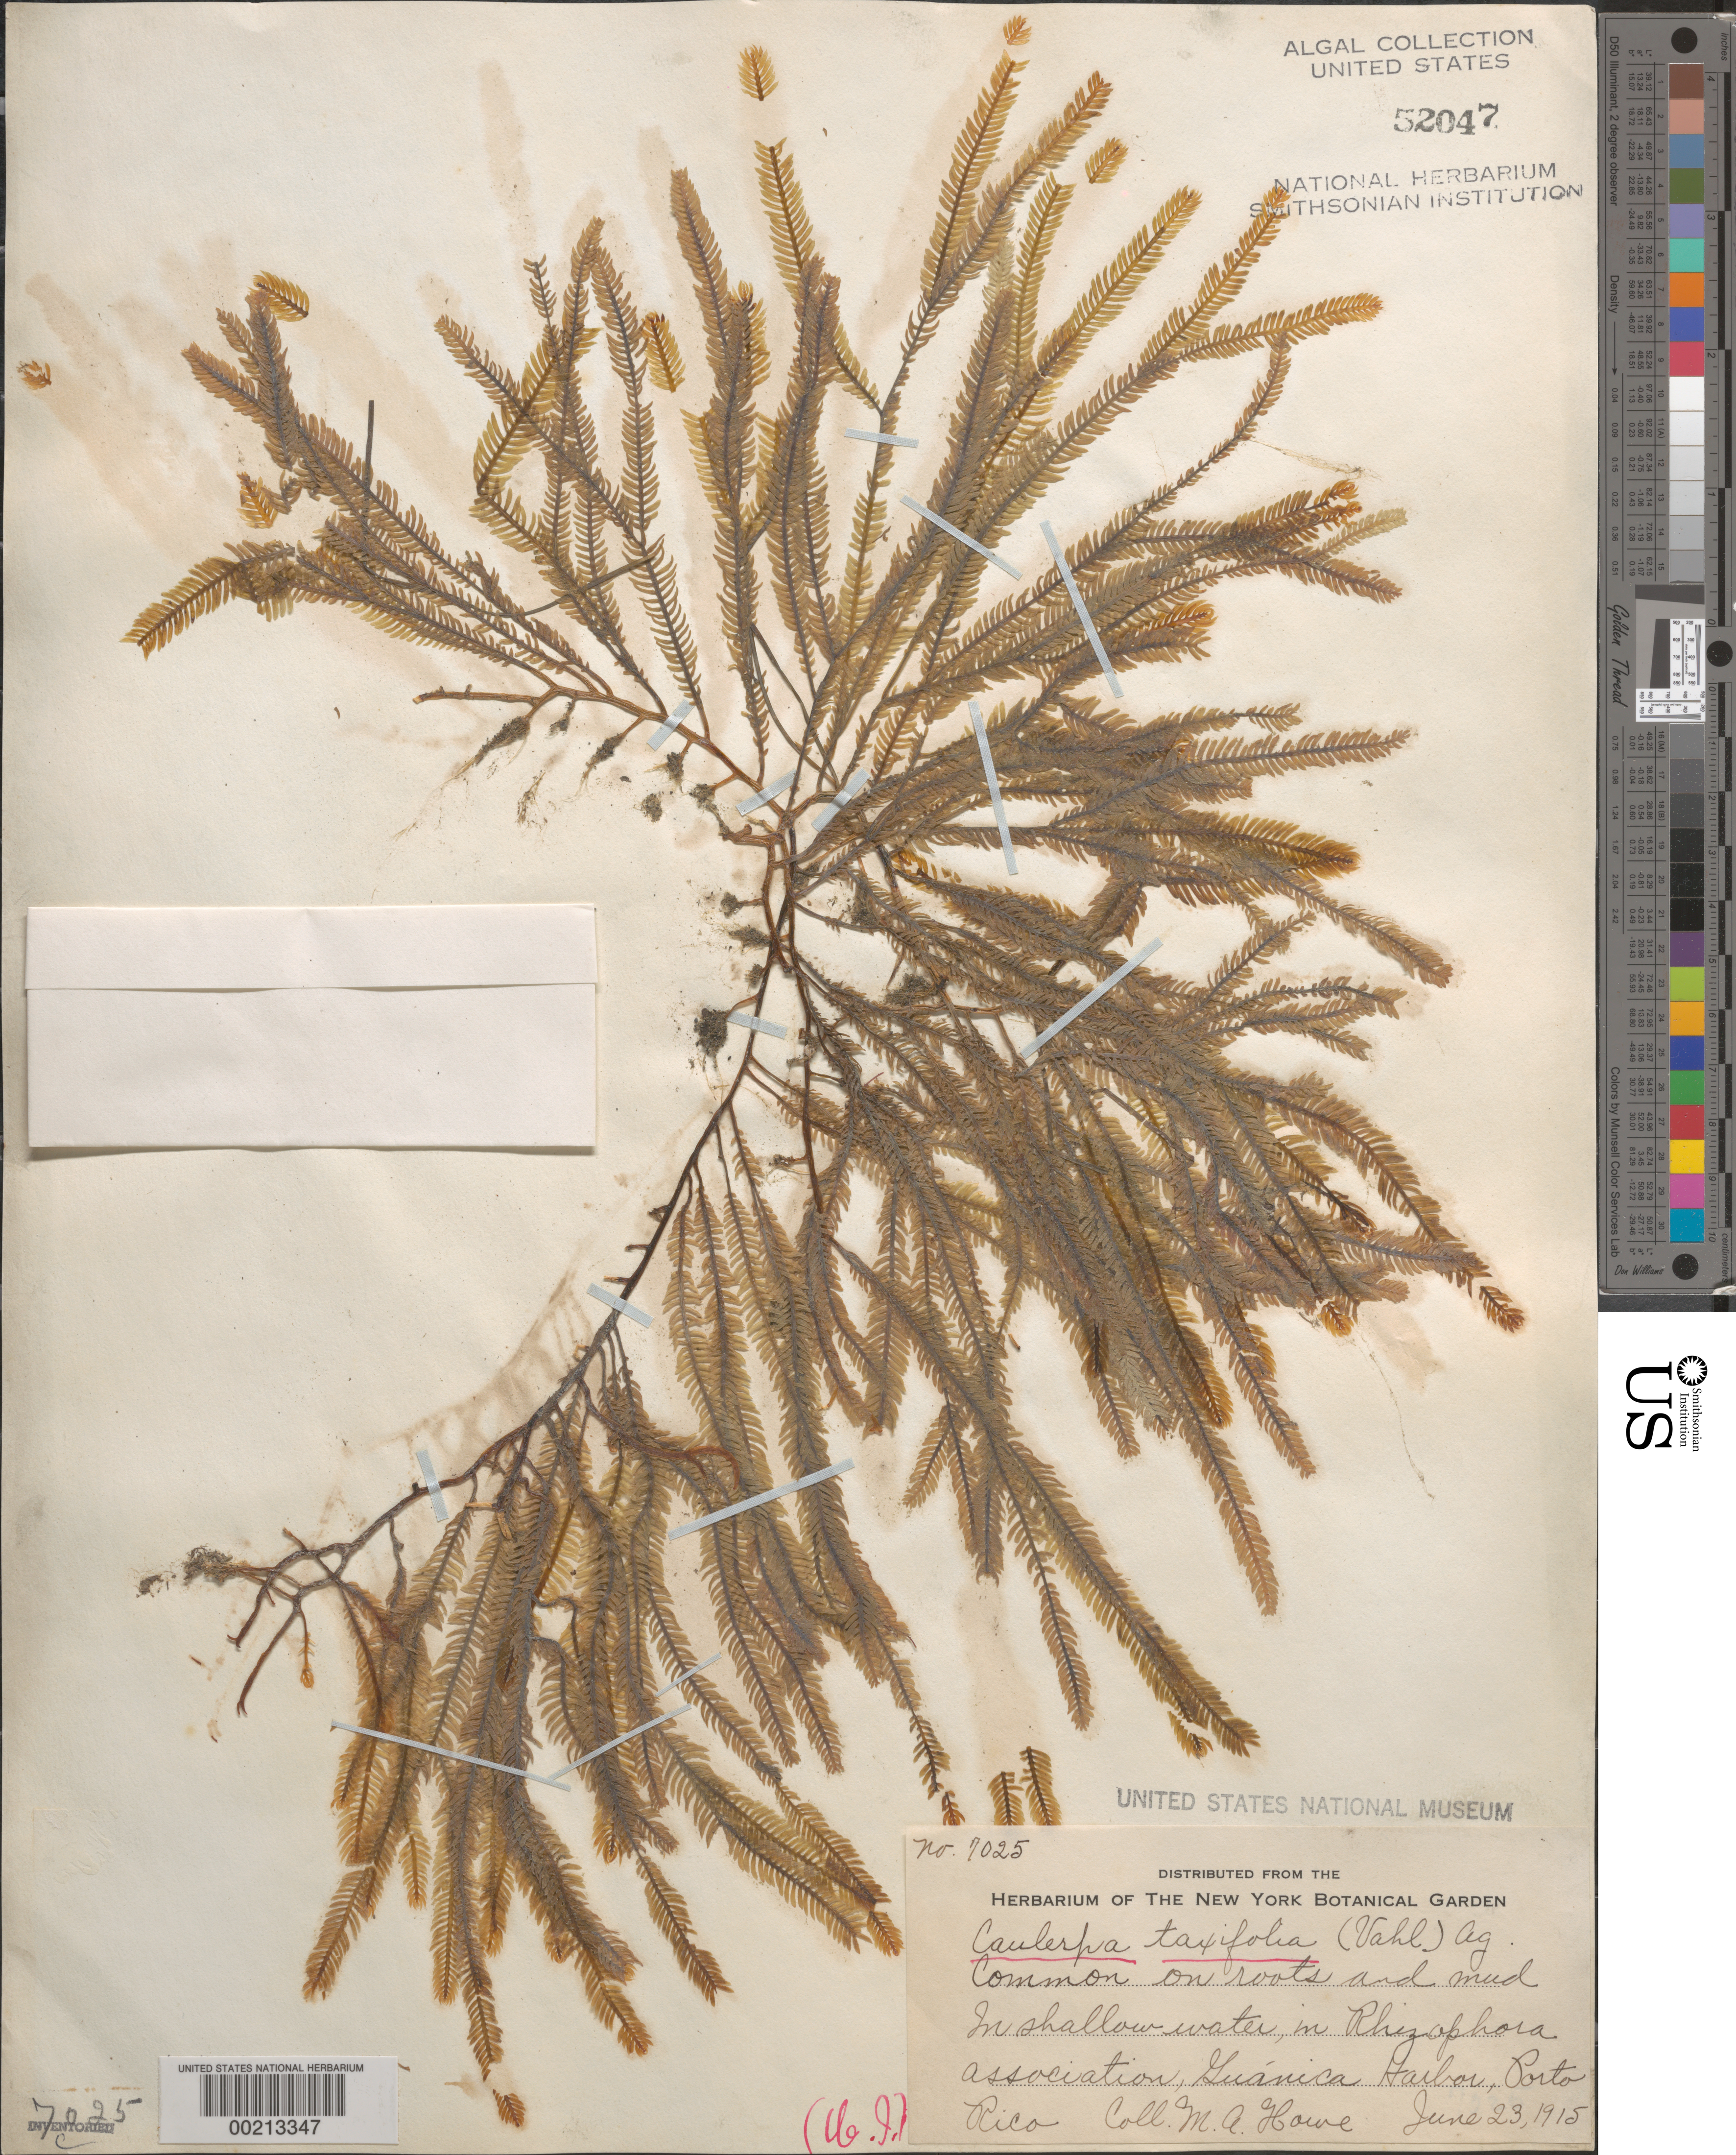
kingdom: Plantae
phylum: Chlorophyta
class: Ulvophyceae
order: Bryopsidales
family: Caulerpaceae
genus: Caulerpa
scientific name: Caulerpa taxifolia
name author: (M. Vahl) C. Agardh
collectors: M. A. Howe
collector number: MAH 7025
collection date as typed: June 23, 1915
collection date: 1915-06-23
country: Puerto Rico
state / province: Guanica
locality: Guanica harbor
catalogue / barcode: US 52047